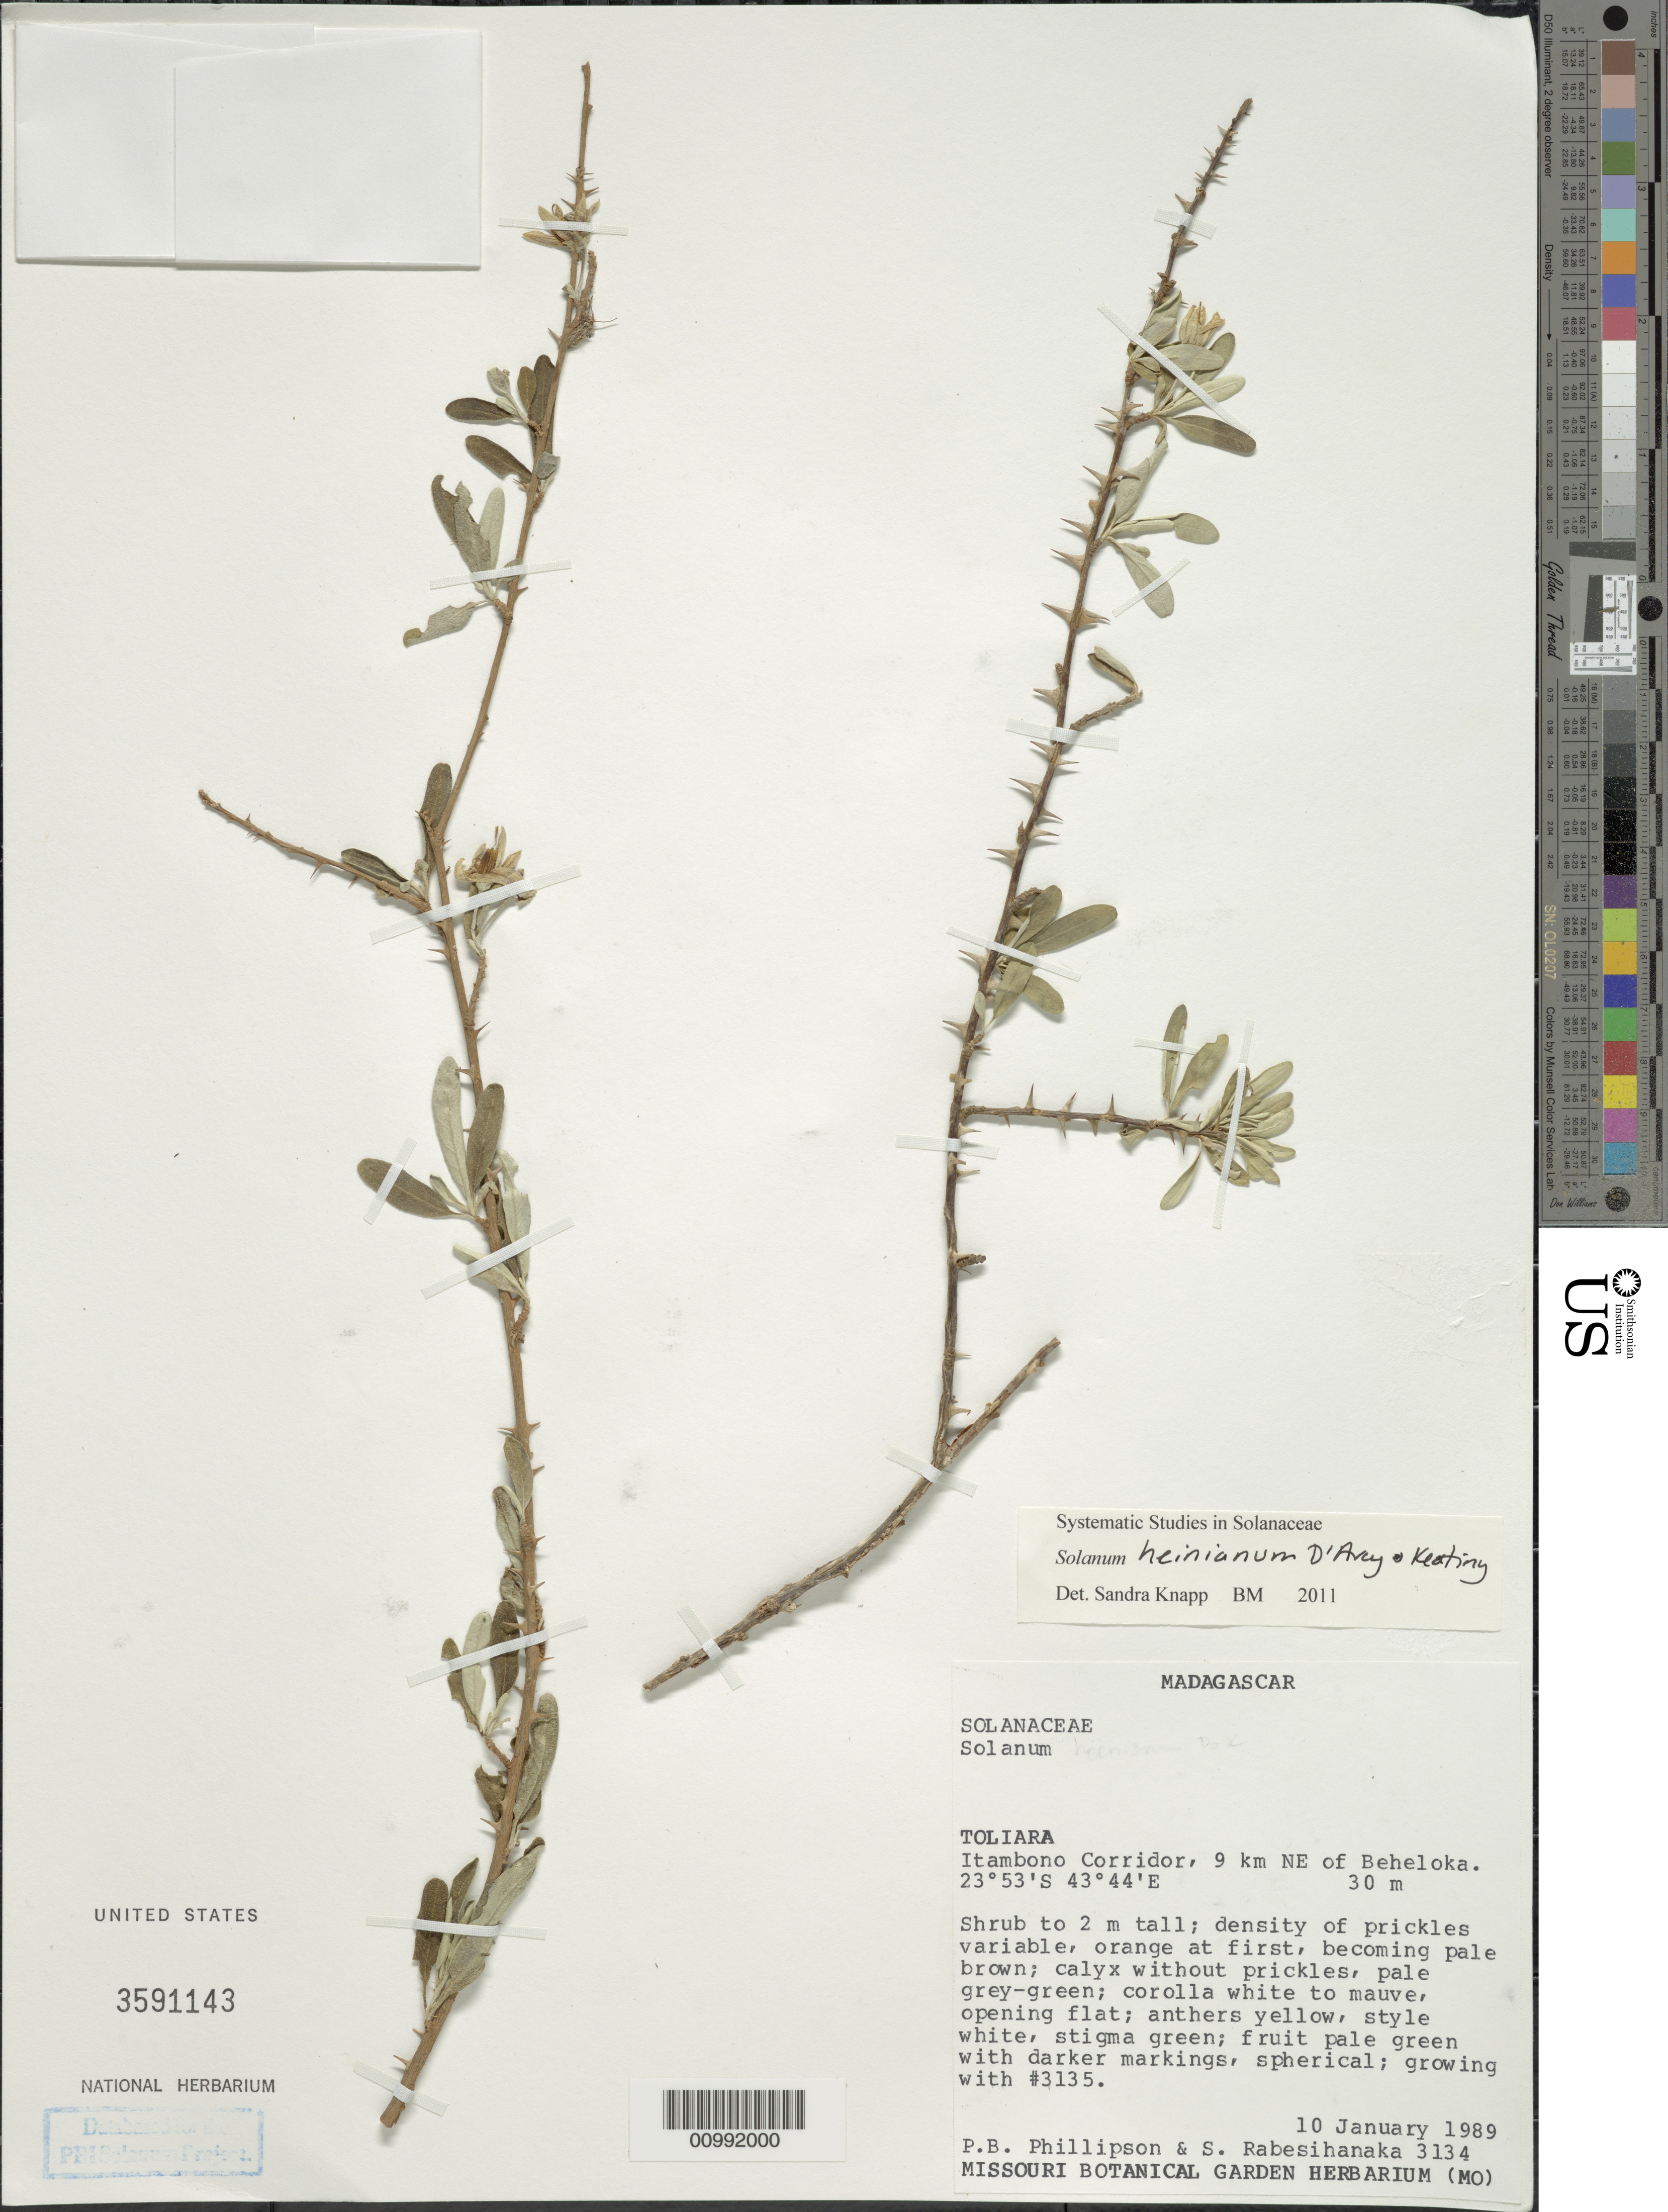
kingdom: Plantae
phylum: Tracheophyta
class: Magnoliopsida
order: Solanales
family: Solanaceae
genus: Solanum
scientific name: Solanum heinianum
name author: D'Arcy &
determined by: Vorontsova, M. S.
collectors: P. B. Phillipson & S. Rabesihanaka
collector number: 3134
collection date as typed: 10 Jan 1989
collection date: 1989-01-10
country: Madagascar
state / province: Atsimo-Andrefana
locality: Itambono Corridor, 9 km NE of Beheloka.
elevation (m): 30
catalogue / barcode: US 3591143